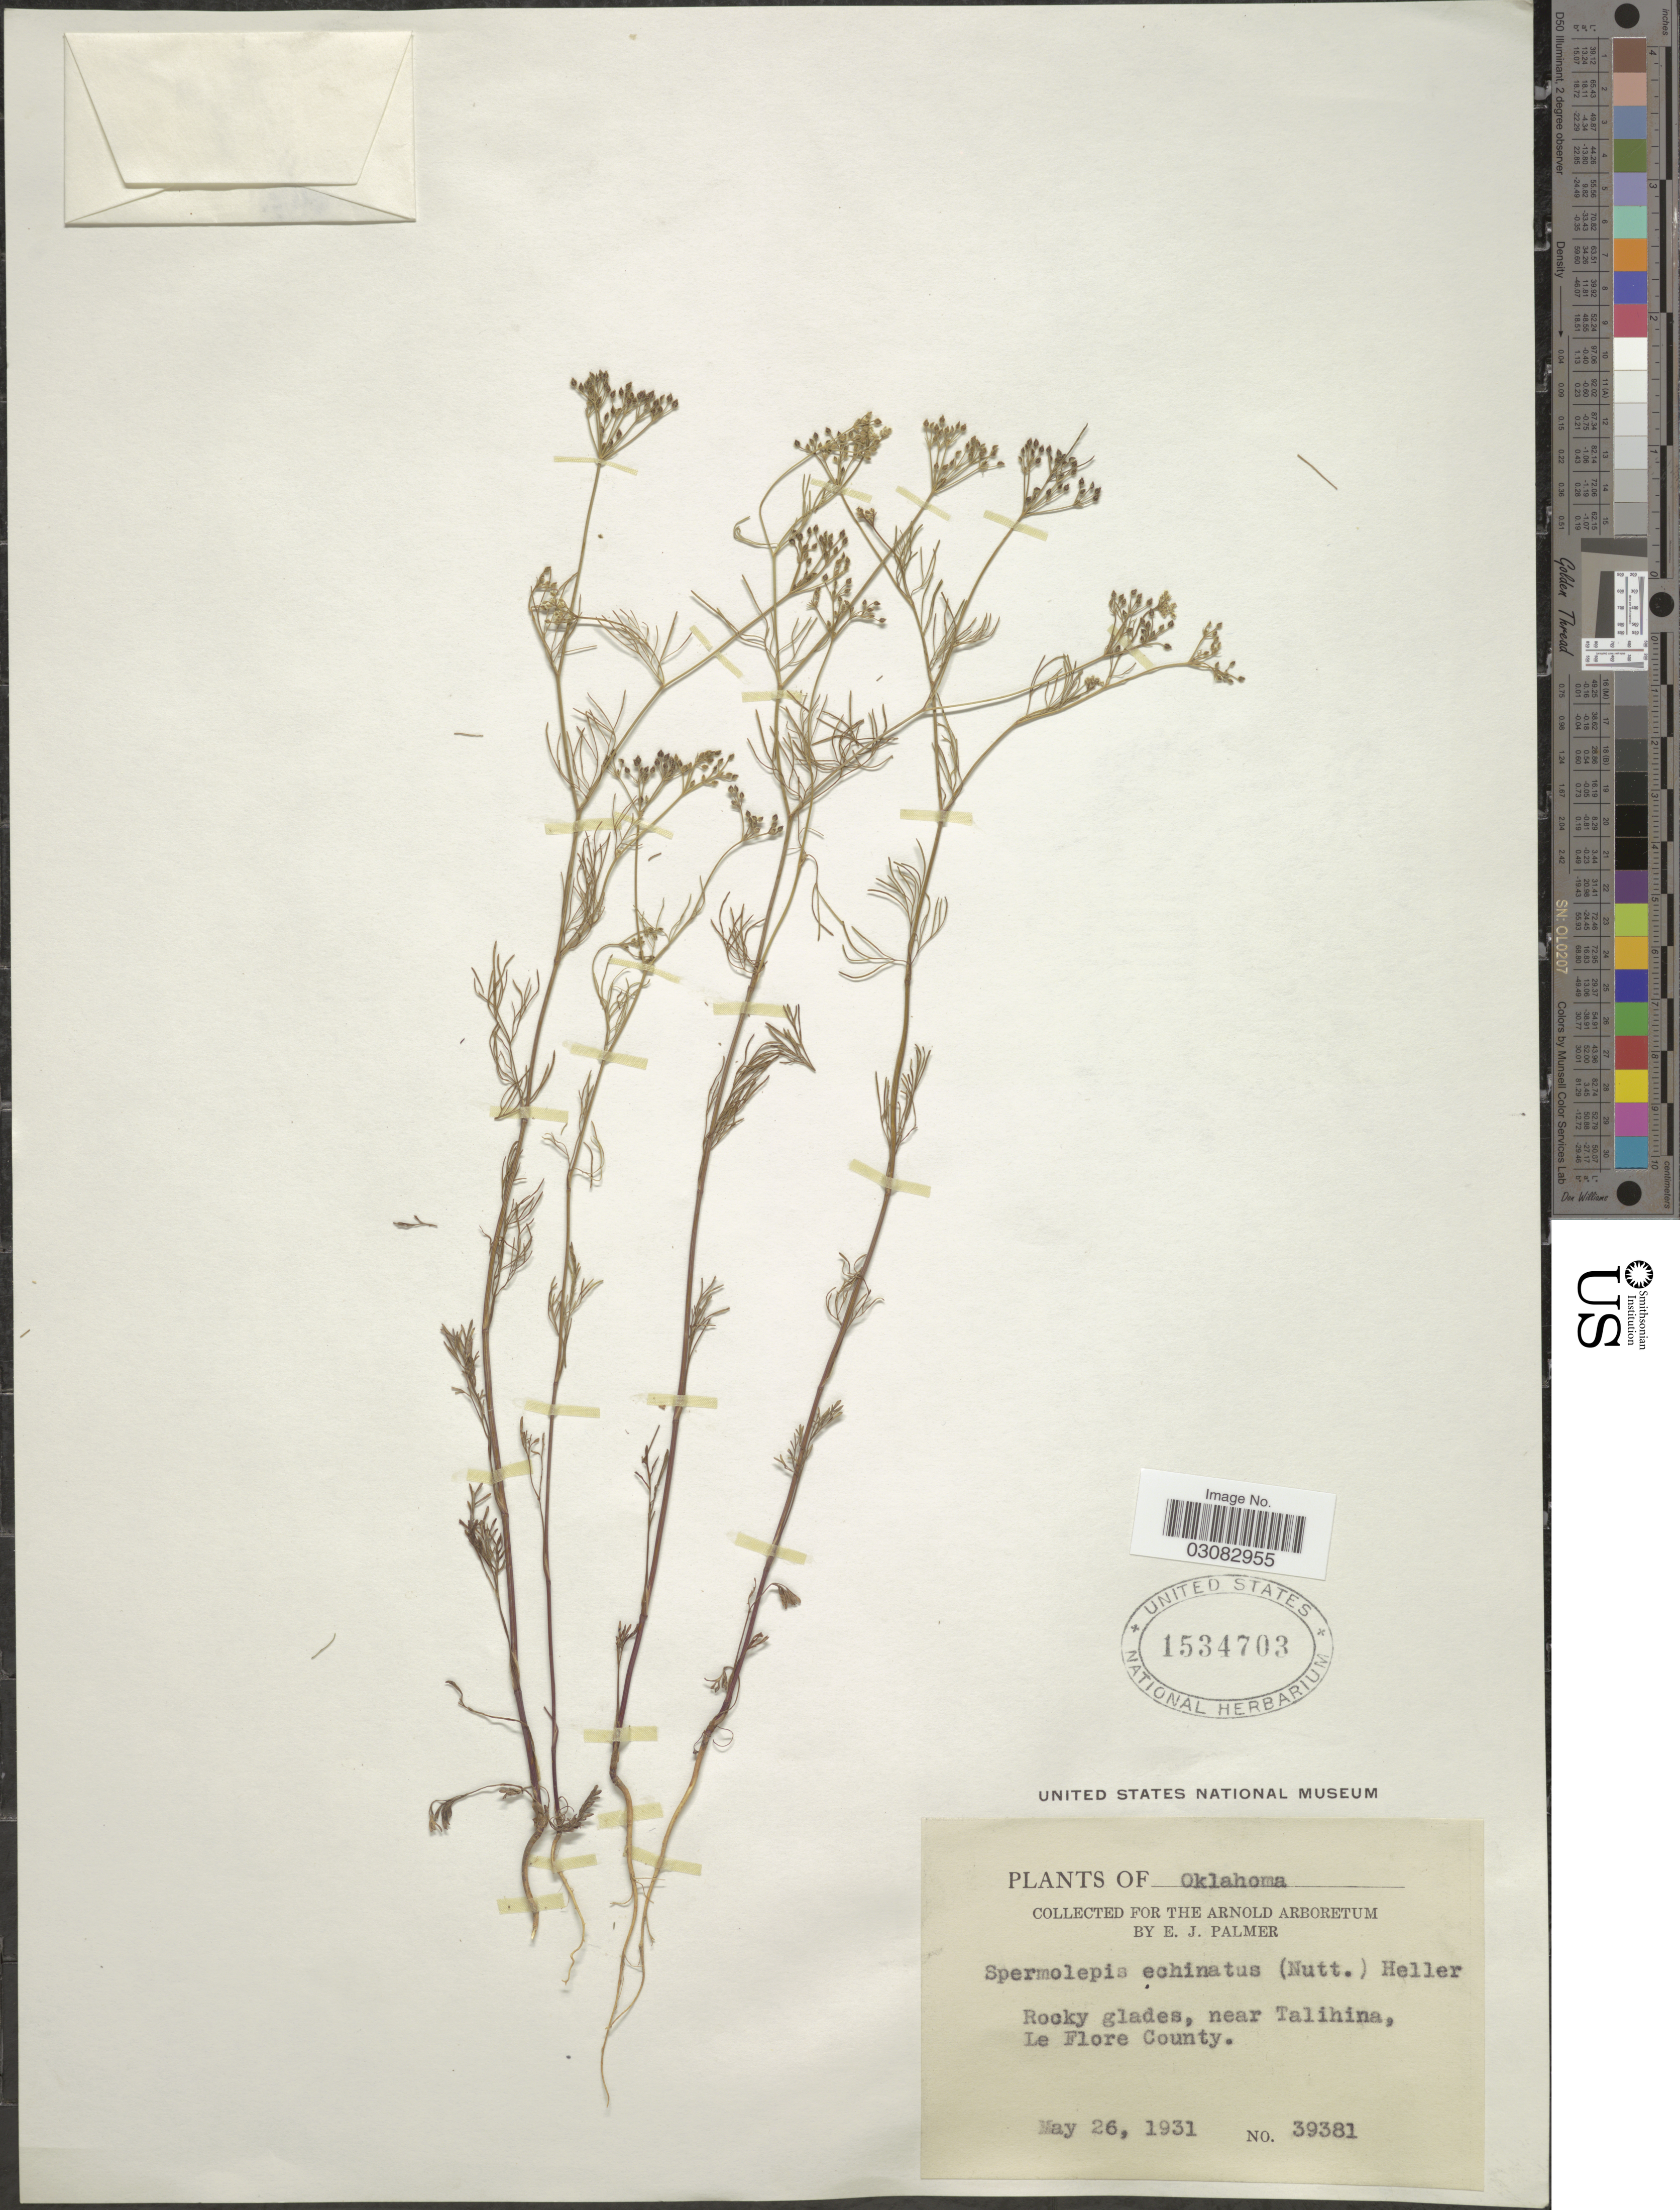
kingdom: Plantae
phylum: Tracheophyta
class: Magnoliopsida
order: Apiales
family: Apiaceae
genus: Spermolepis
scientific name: Spermolepis echinata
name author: (Nutt. ex DC.) A. Heller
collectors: E. J. Palmer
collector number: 39381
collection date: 1931-05-26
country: United States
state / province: Oklahoma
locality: Rocky glades, near Talihina, Le Flore County.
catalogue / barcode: US 1534703